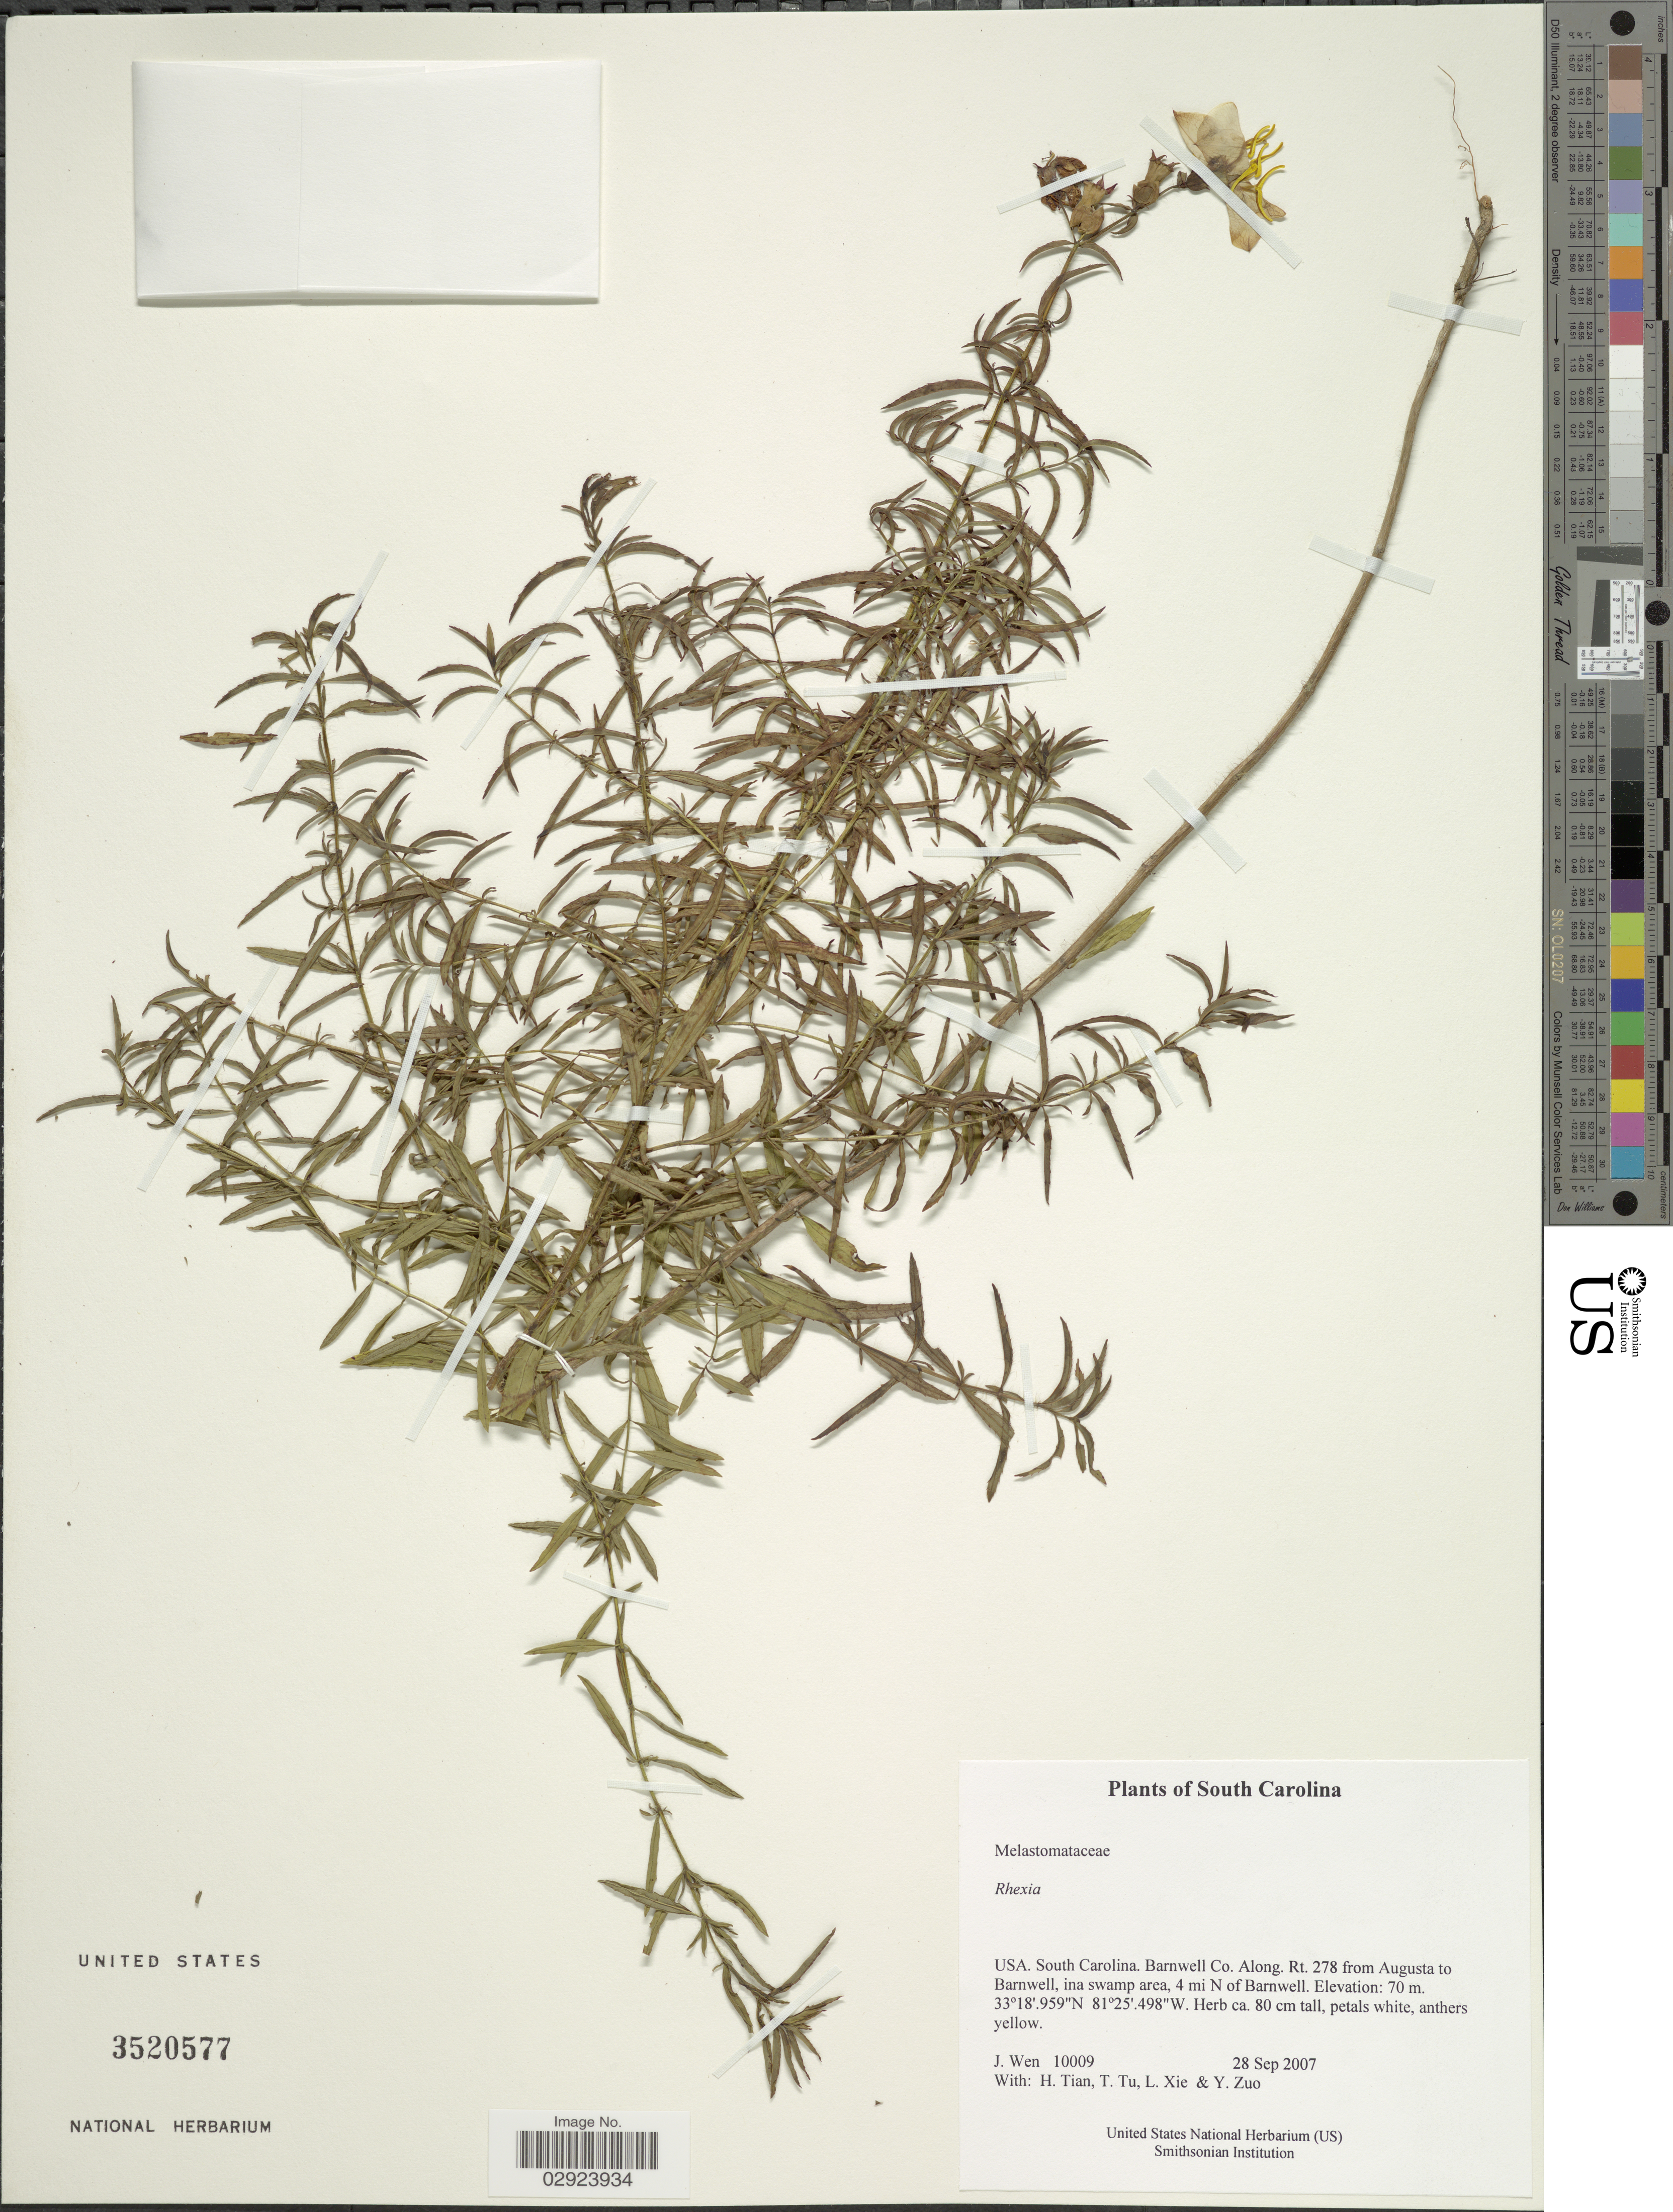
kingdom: Plantae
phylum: Tracheophyta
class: Magnoliopsida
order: Myrtales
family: Melastomataceae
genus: Rhexia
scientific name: Rhexia sp.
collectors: J. Wen, H. Tian, T. Tu, L. Xie & Y. Zuo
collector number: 10009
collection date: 2007-09-28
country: United States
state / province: South Carolina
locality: Barnwell Co. Along Rt. 278 from Augusta to Barnwell, ina swamp area, 4 mi N of Barnwell.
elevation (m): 70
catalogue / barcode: US 3520577